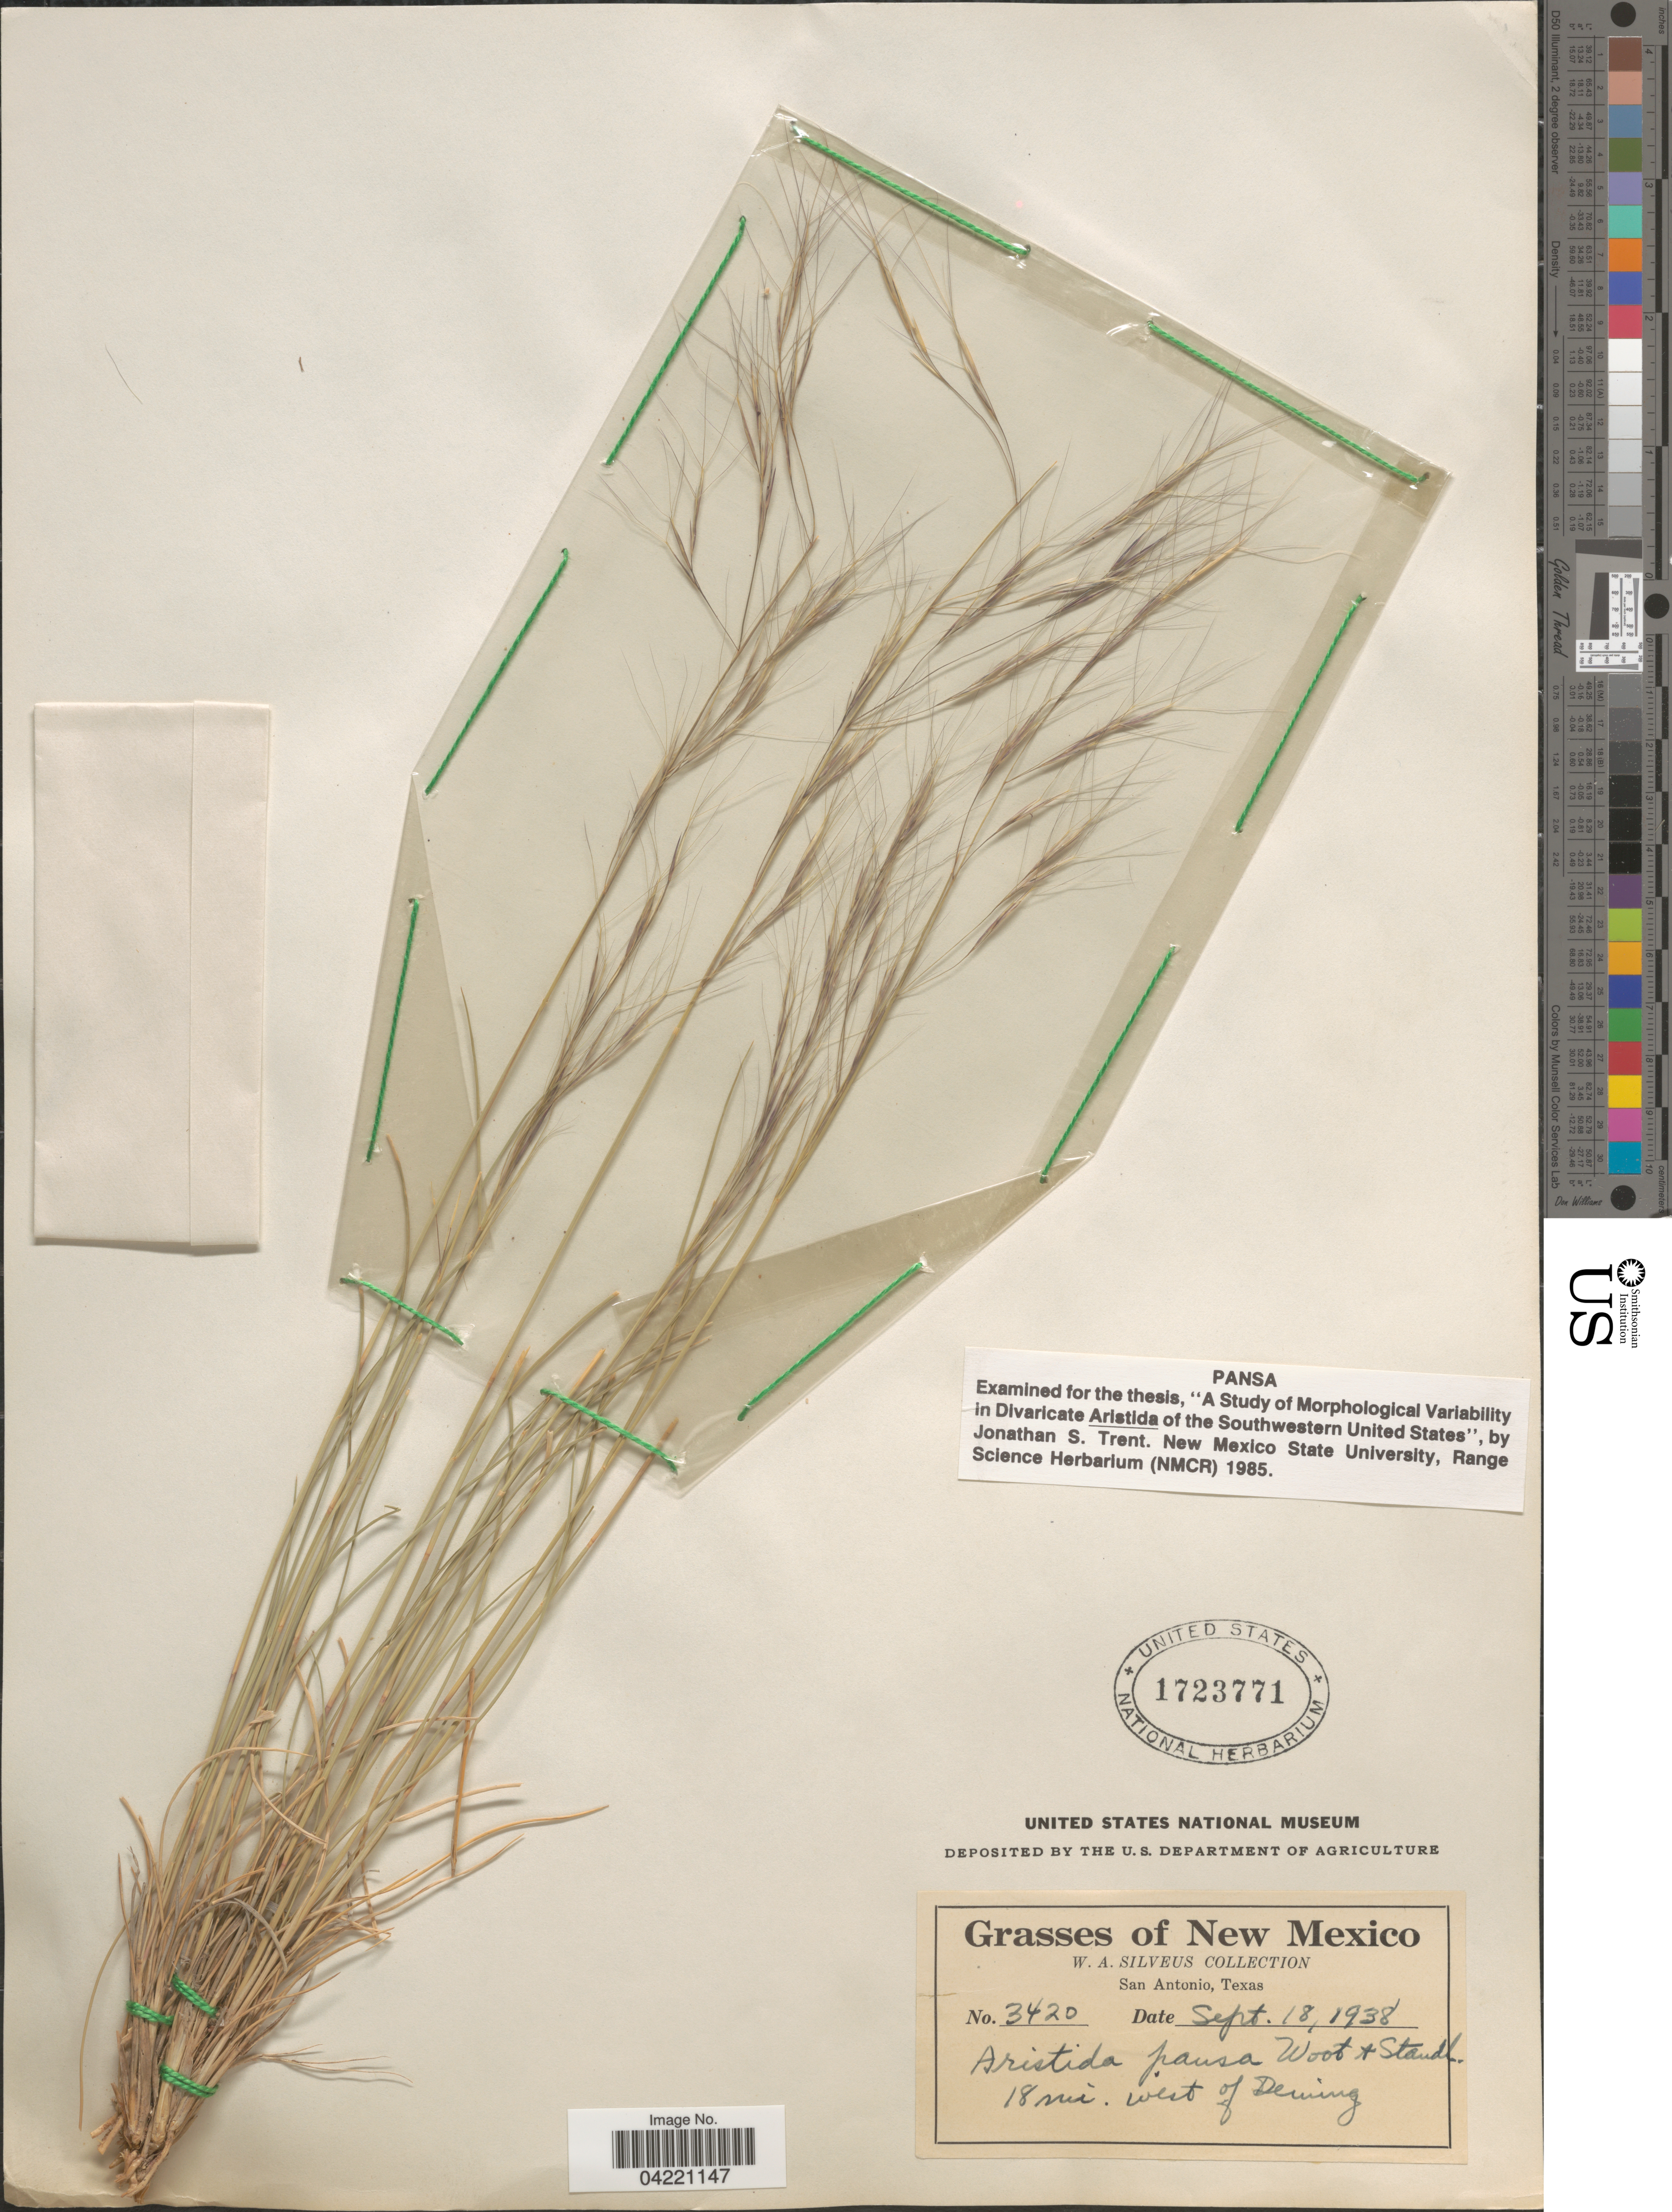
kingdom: Plantae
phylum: Tracheophyta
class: Liliopsida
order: Poales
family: Poaceae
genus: Aristida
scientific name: Aristida pansa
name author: Wooton & Standl.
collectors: W. Silveus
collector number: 3420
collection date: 1938-09-18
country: United States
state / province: New Mexico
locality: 18 mi. west of Deming.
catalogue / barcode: US 1723771